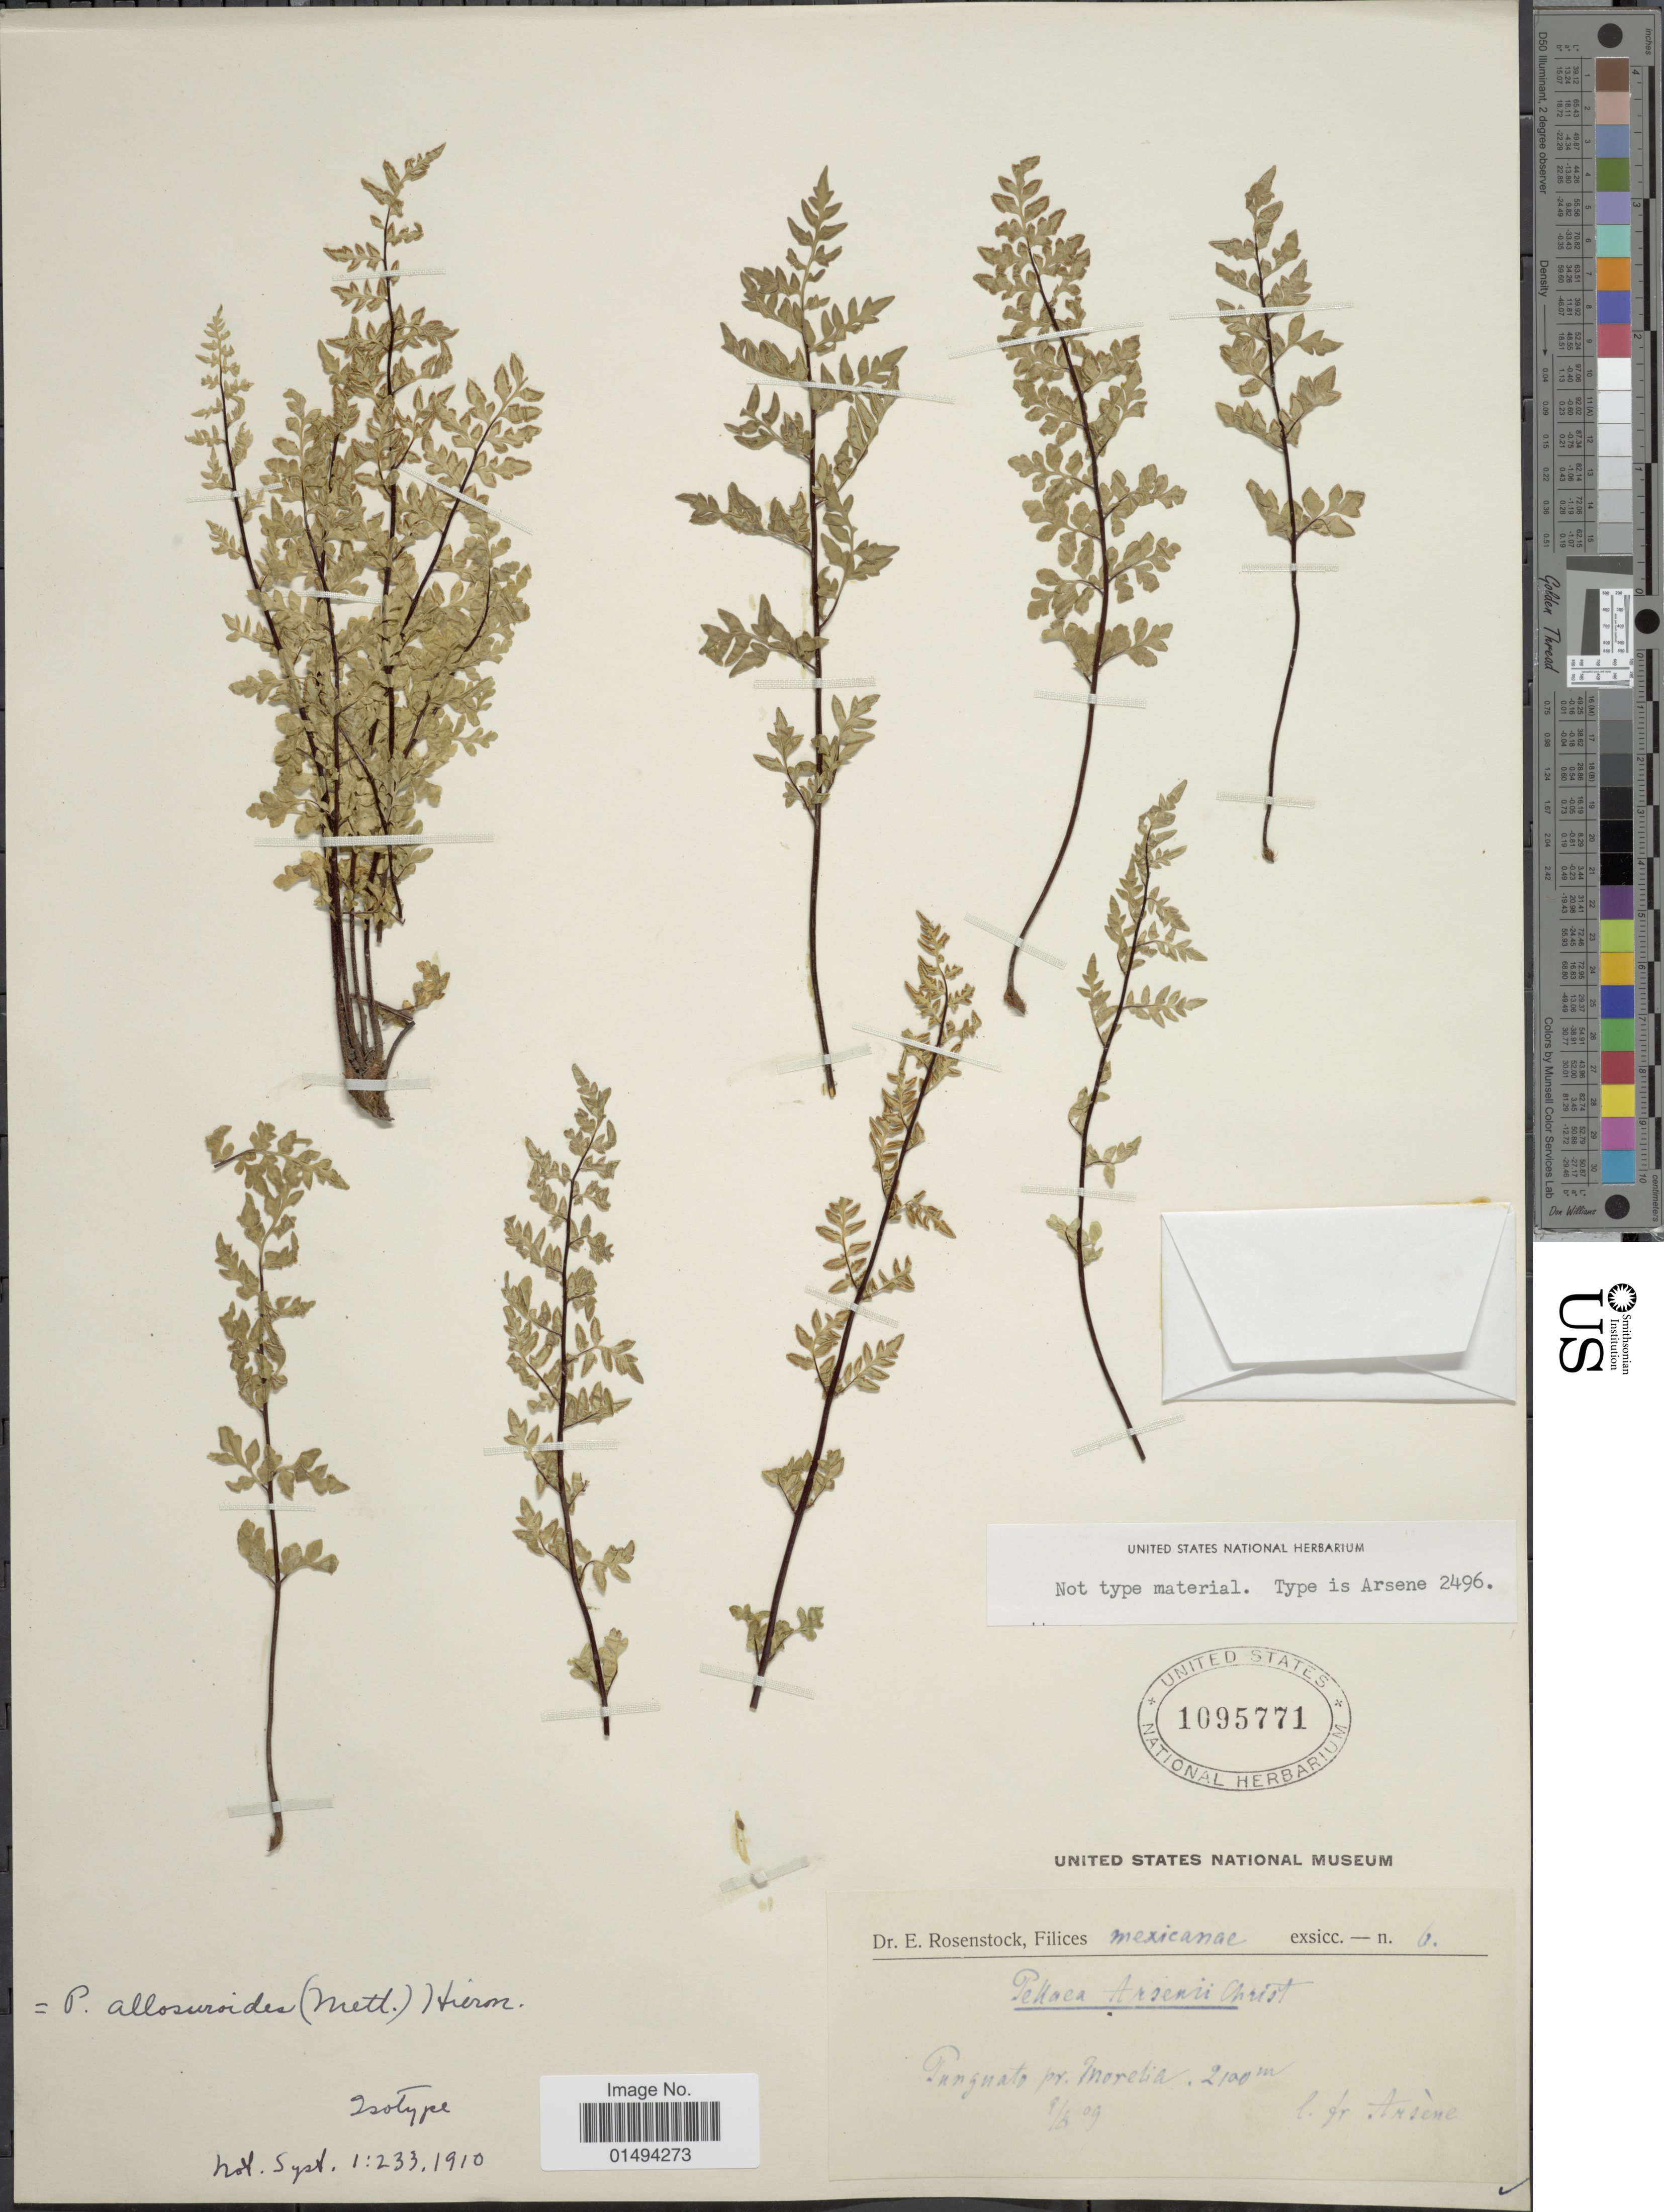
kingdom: Plantae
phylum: Tracheophyta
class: Polypodiopsida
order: Polypodiales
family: Pteridaceae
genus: Myriopteris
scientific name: Myriopteris allosuroides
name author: (Mett.) Grusz & Windham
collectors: F. Arsène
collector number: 6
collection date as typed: Transcribed d/m/y: 8/9/9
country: Mexico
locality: Pungnato pr. Morelia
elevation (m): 2100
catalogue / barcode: US 1095771